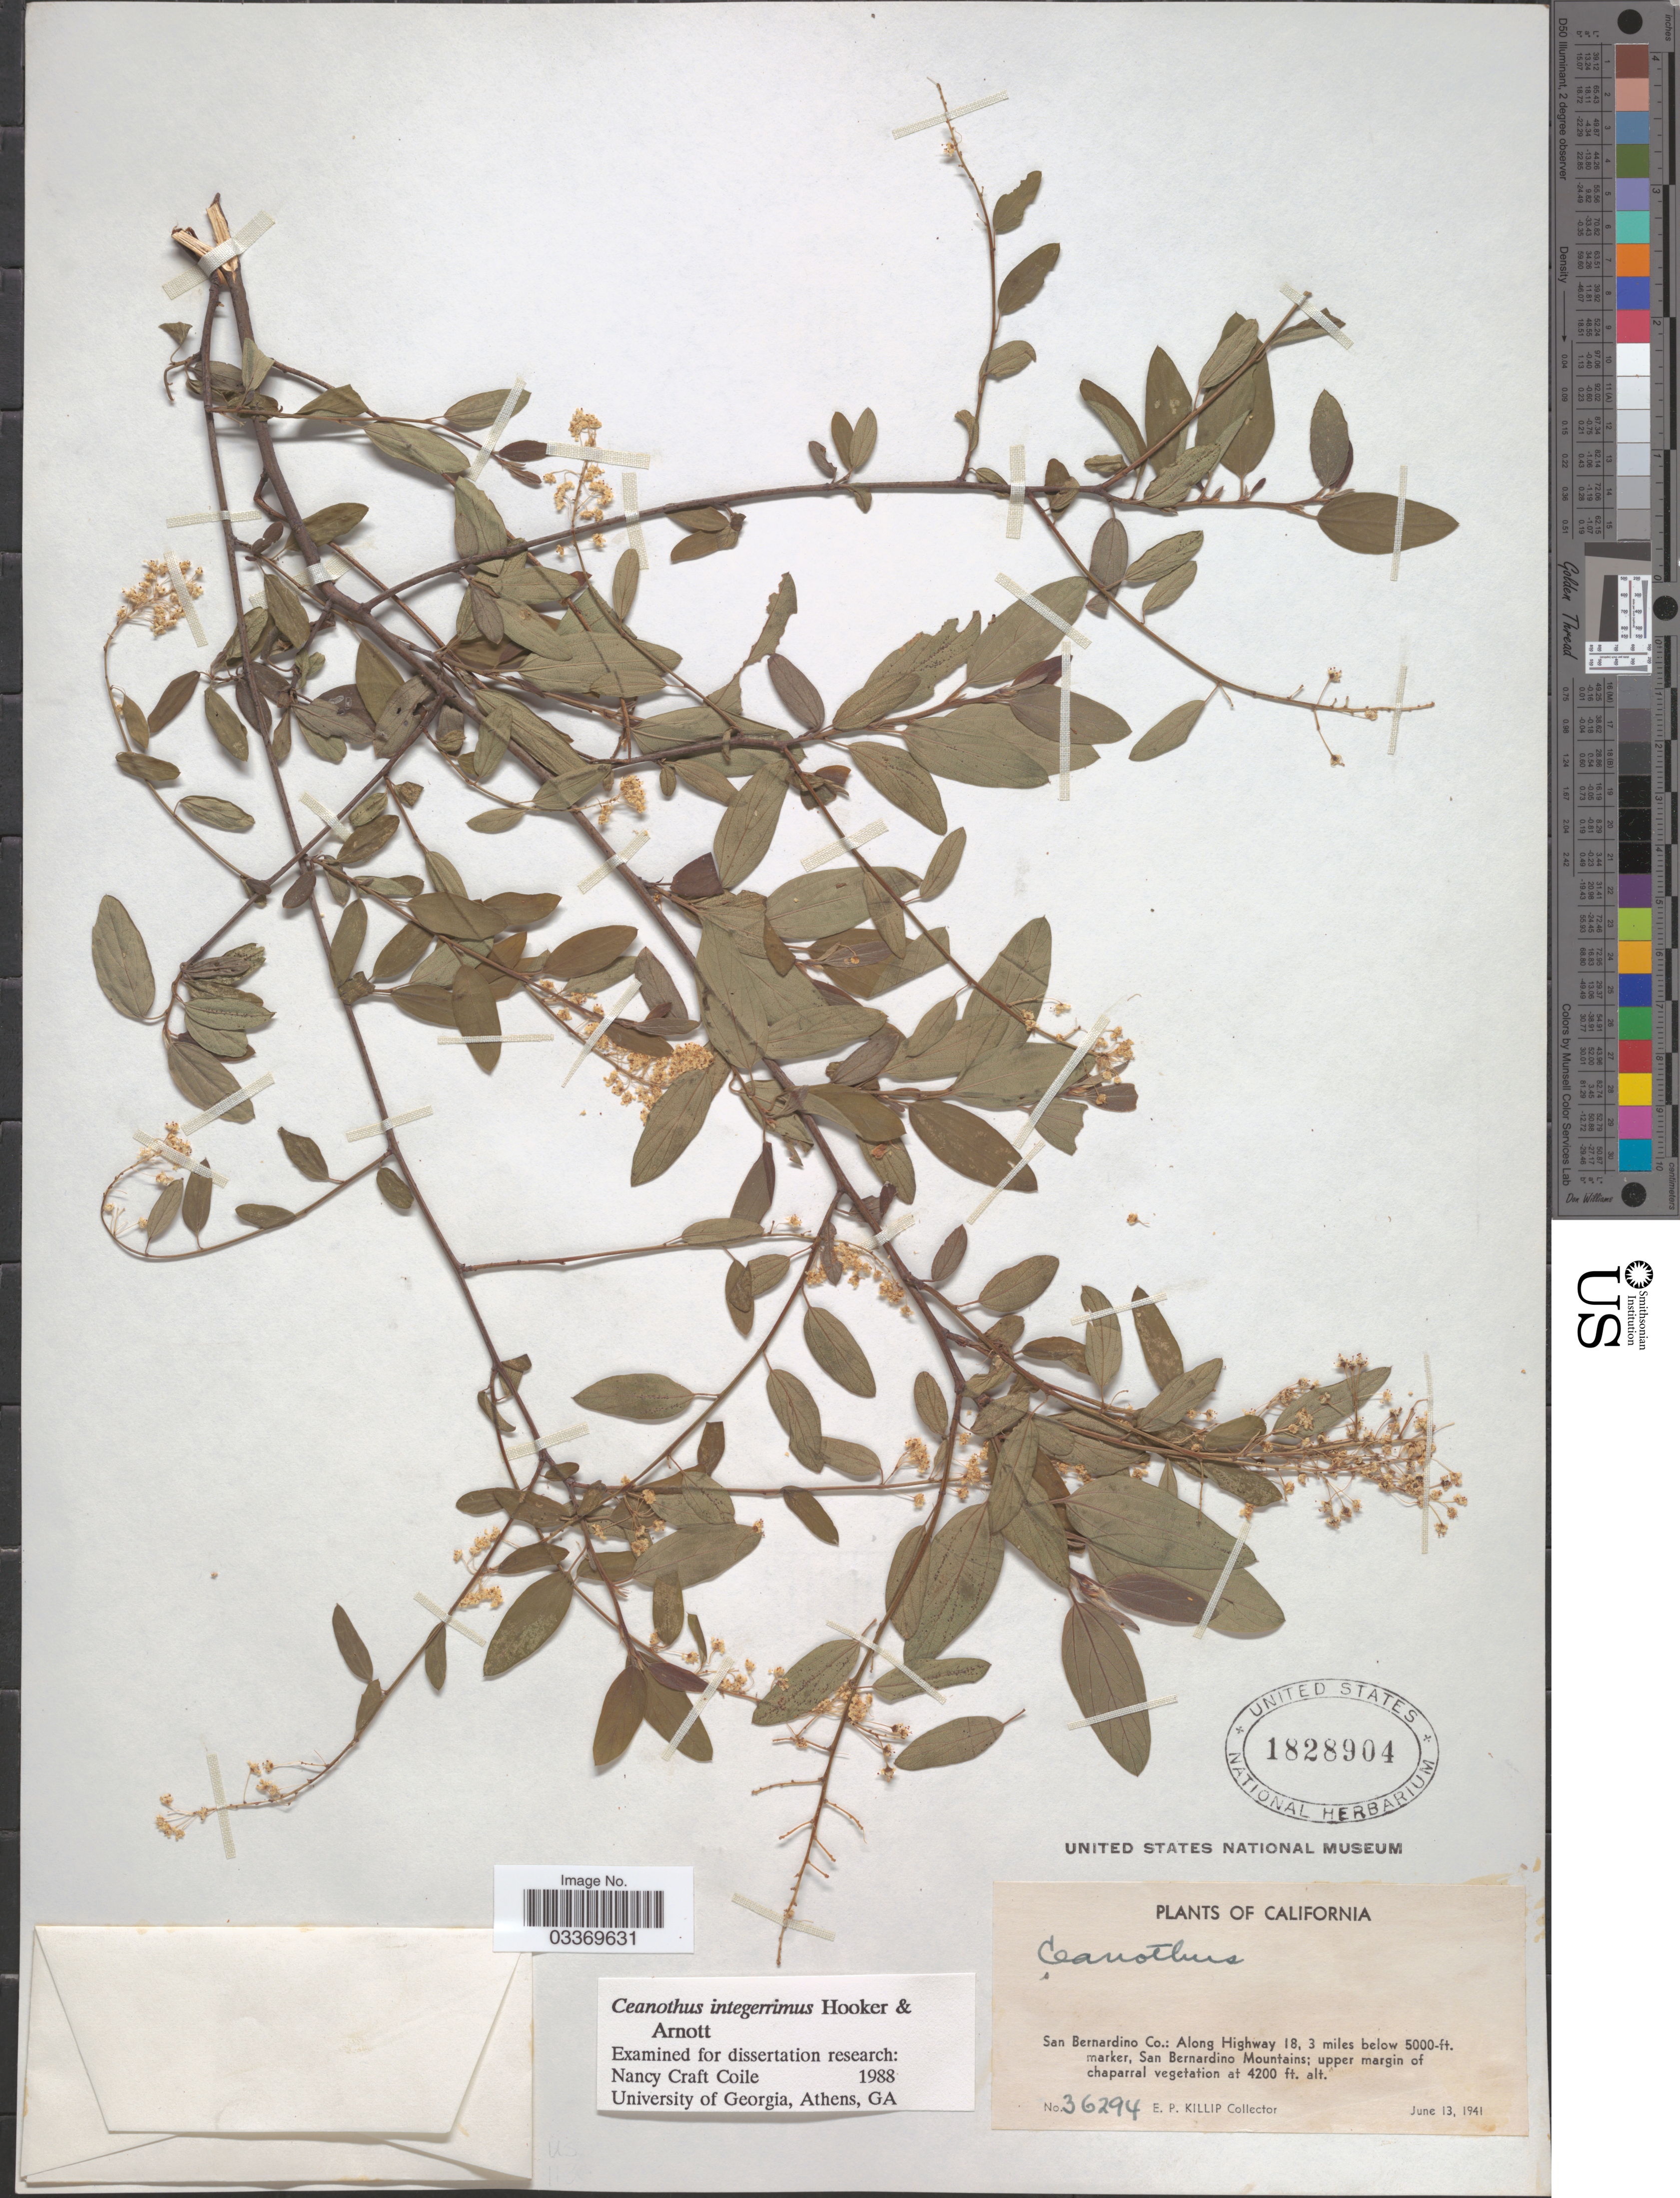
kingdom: Plantae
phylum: Tracheophyta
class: Magnoliopsida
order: Rosales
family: Rhamnaceae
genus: Ceanothus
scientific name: Ceanothus integerrimus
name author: Hook. & Arn.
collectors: E. P. Killip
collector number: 36294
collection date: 1941-06-13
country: United States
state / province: California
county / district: San Bernardino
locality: San Bernardino Co.: Along Highway 18, 3 miles below 5000-ft. marker, San Bernardino Mountains.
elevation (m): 1280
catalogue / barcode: US 1828904